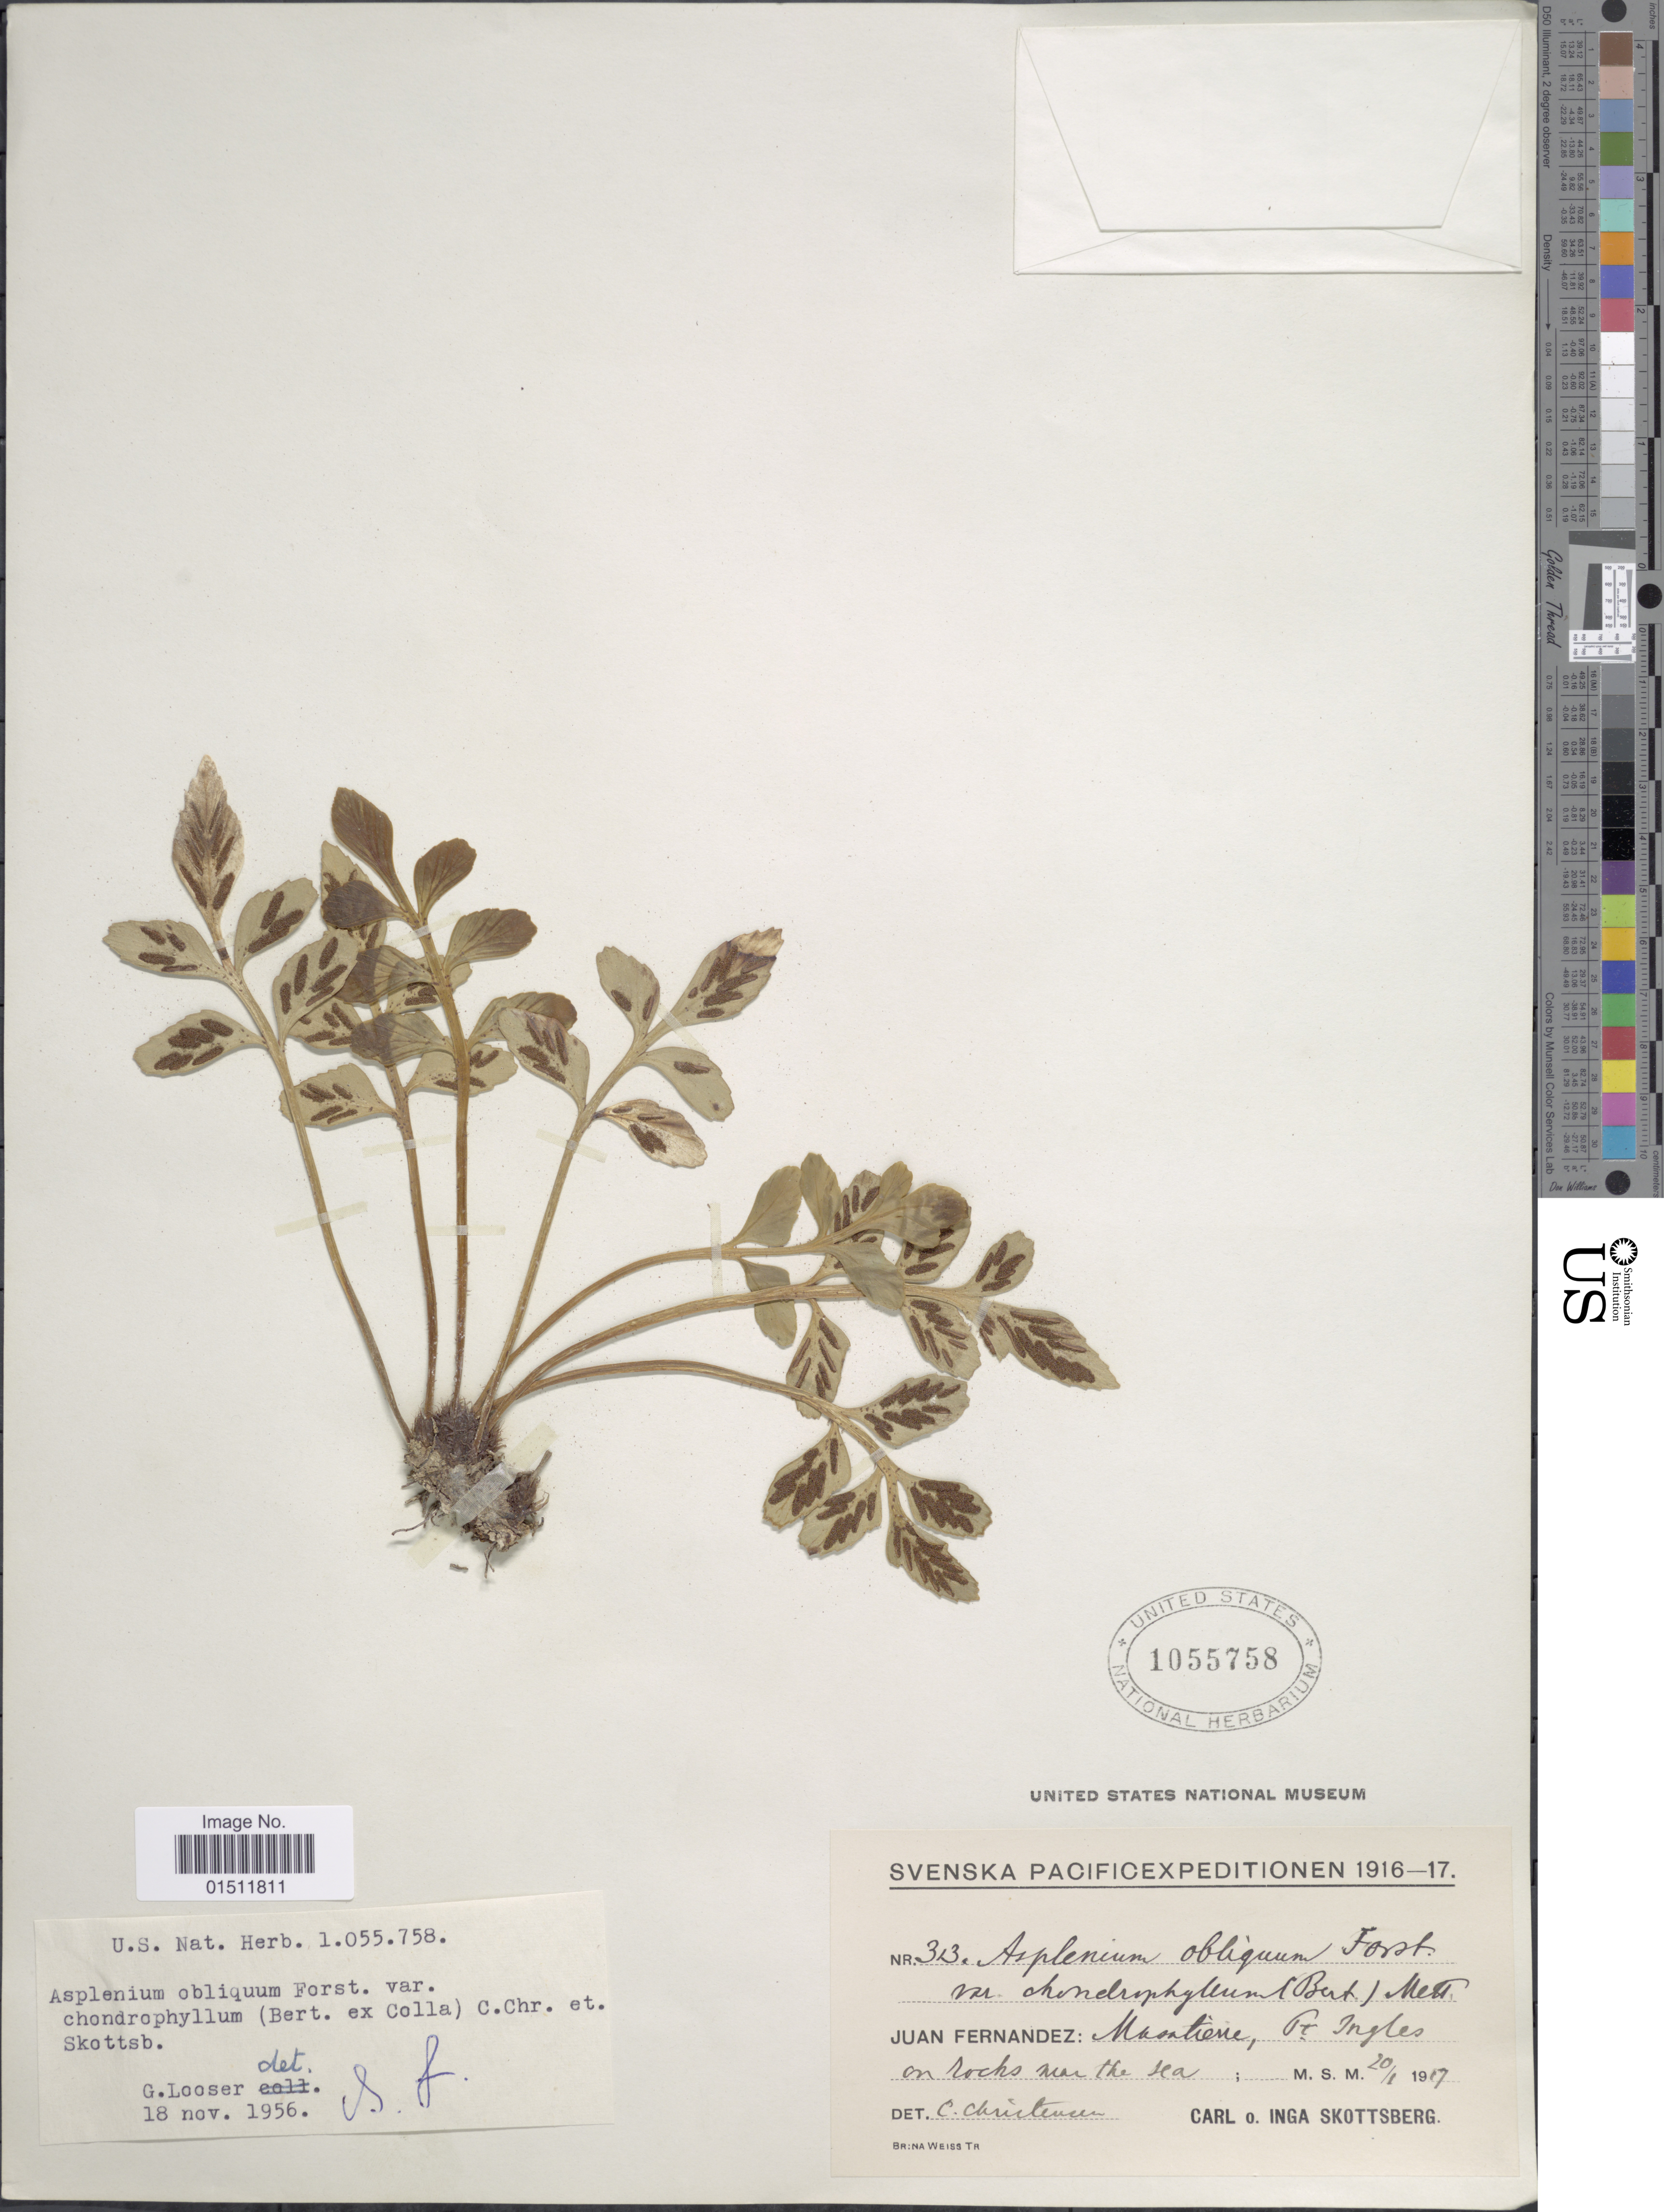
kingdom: Plantae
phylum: Tracheophyta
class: Polypodiopsida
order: Polypodiales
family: Aspleniaceae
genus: Asplenium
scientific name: Asplenium obliquum var. chondrophyllum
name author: (Bertero ex Colla) Mett.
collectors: C. Skottsberg & I. Skottsberg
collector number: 313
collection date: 1917-01-20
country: Chile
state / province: Valparaíso (V)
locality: Juan Fernandez: Masatierra, Pt. Ingles.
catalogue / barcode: US 1055758